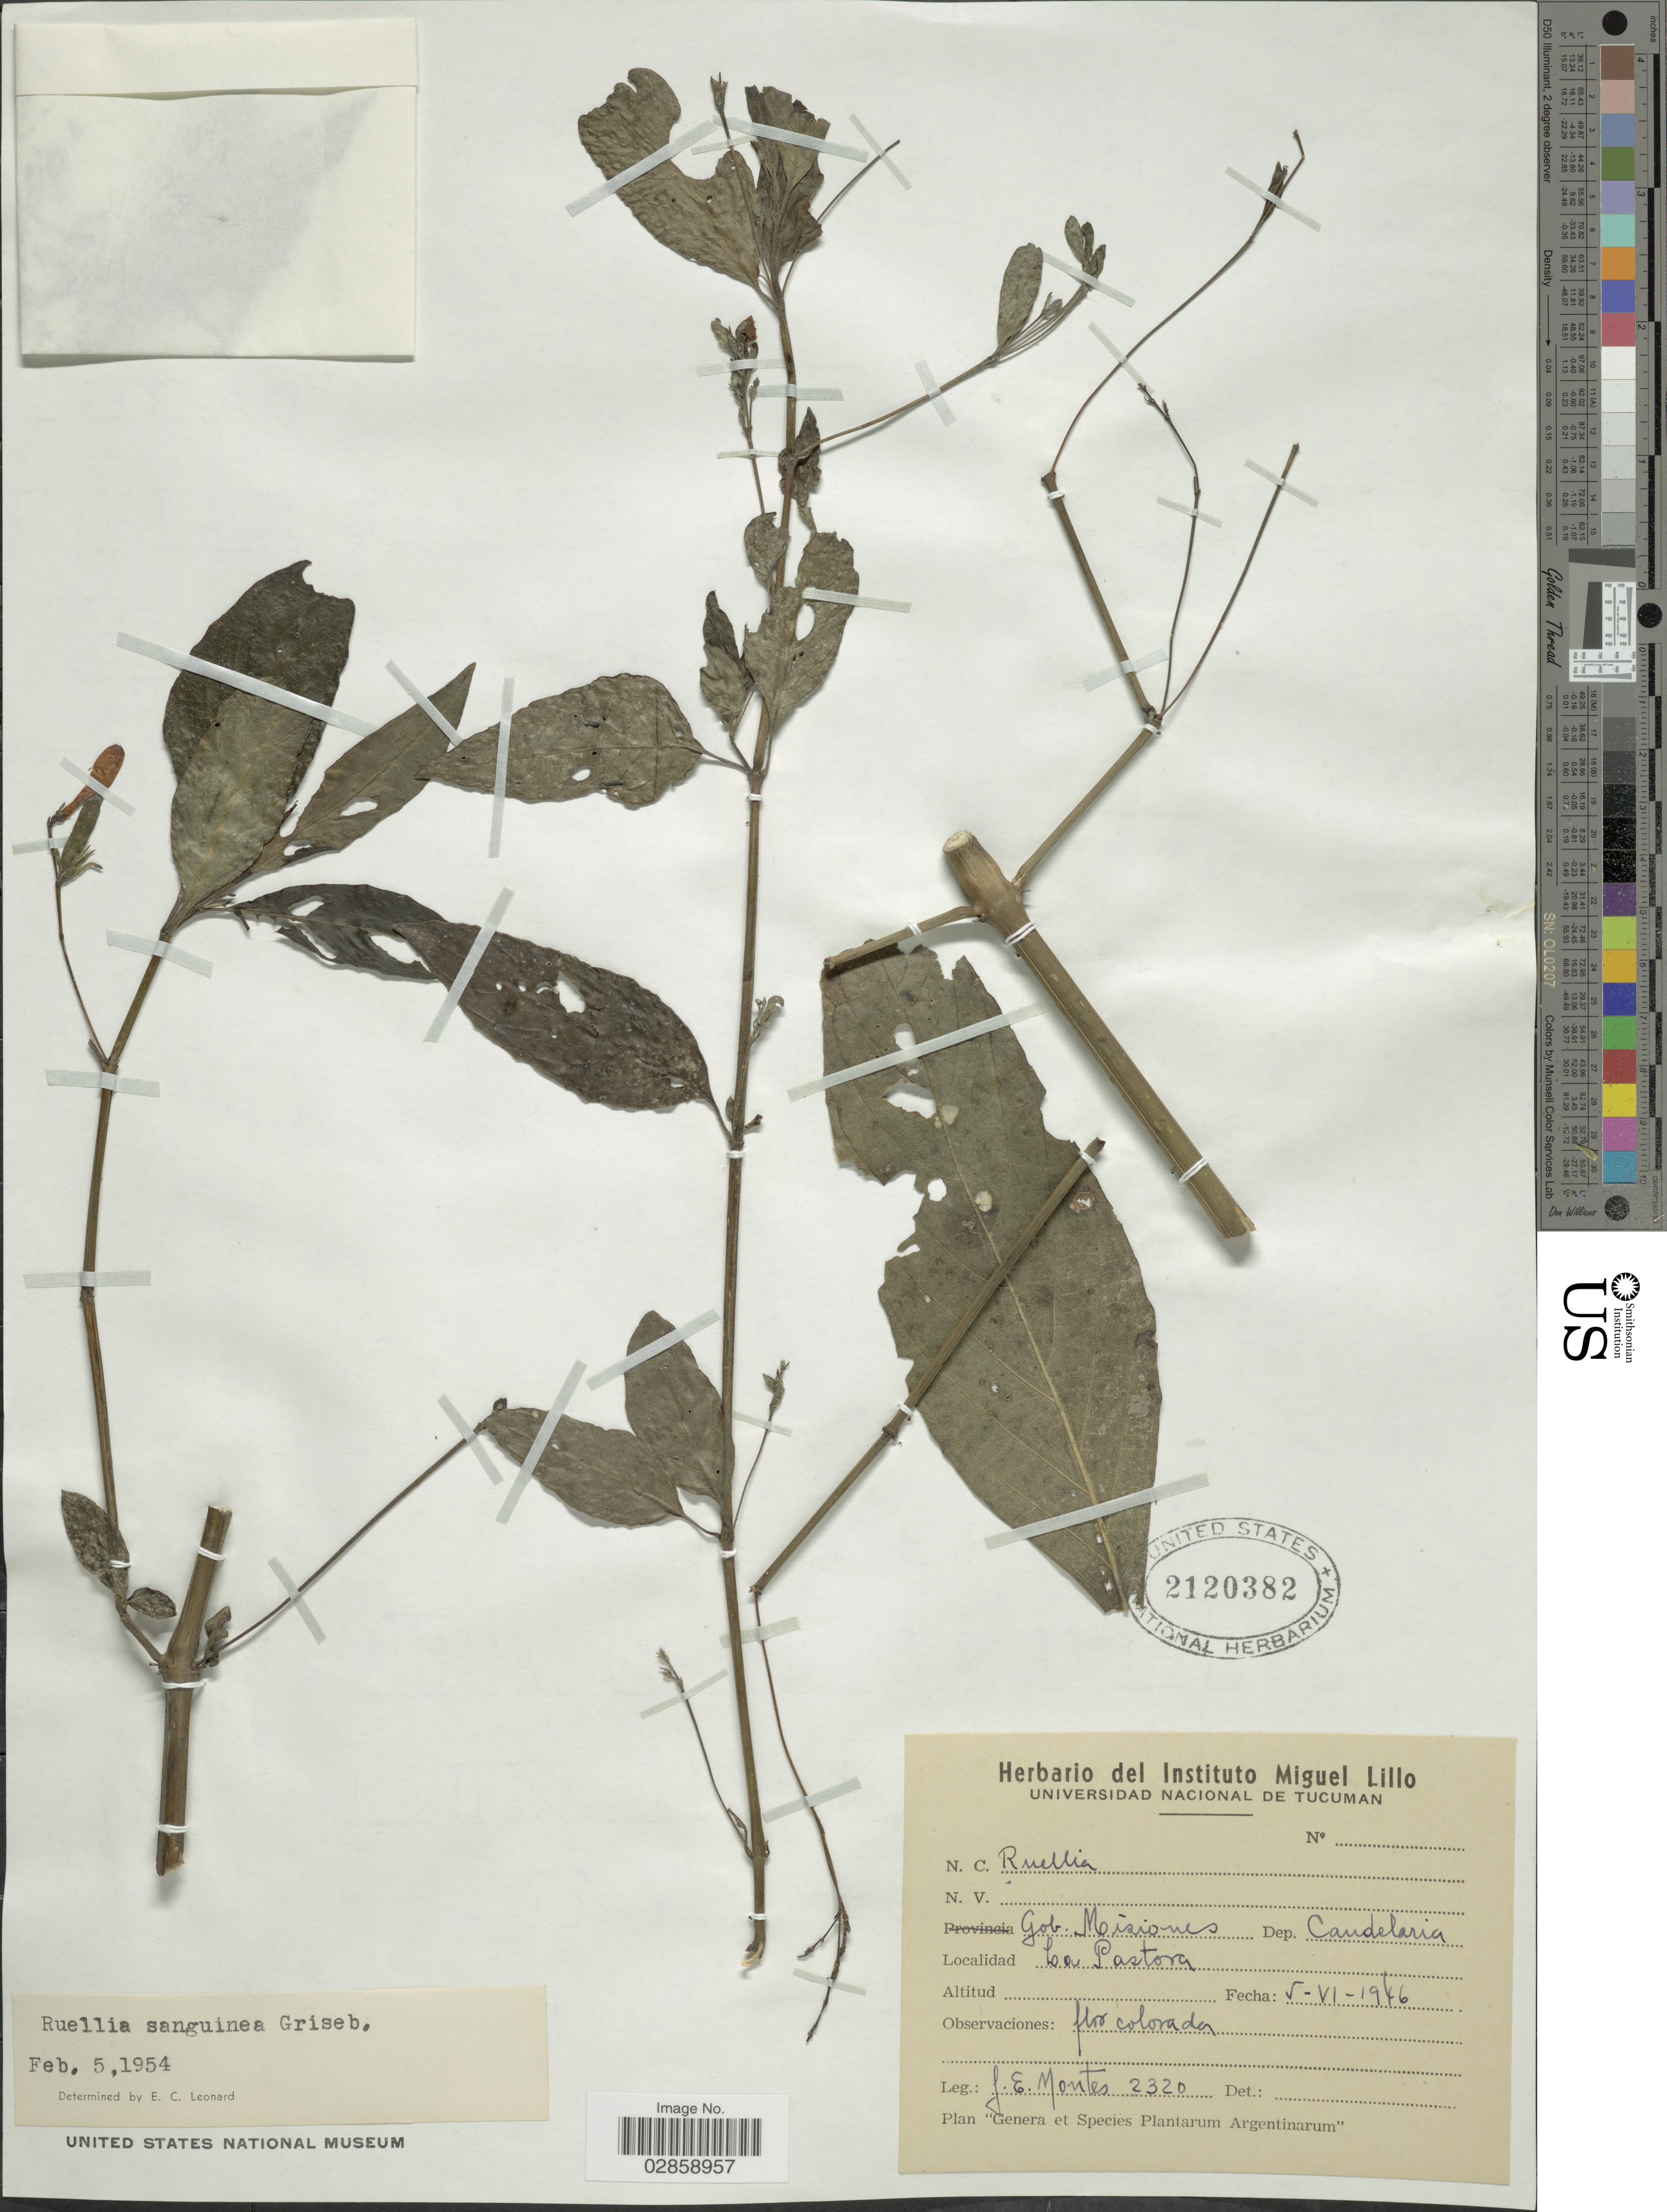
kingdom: Plantae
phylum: Tracheophyta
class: Magnoliopsida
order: Lamiales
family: Acanthaceae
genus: Ruellia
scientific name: Ruellia angustiflora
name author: (Nees) Lindau ex Rambo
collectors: J. E. Montes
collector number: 2320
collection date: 1946-06-05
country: Argentina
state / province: Misiones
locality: Gob. Misiones. Dep. Candelaria. La Pastora.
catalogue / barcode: US 2120382